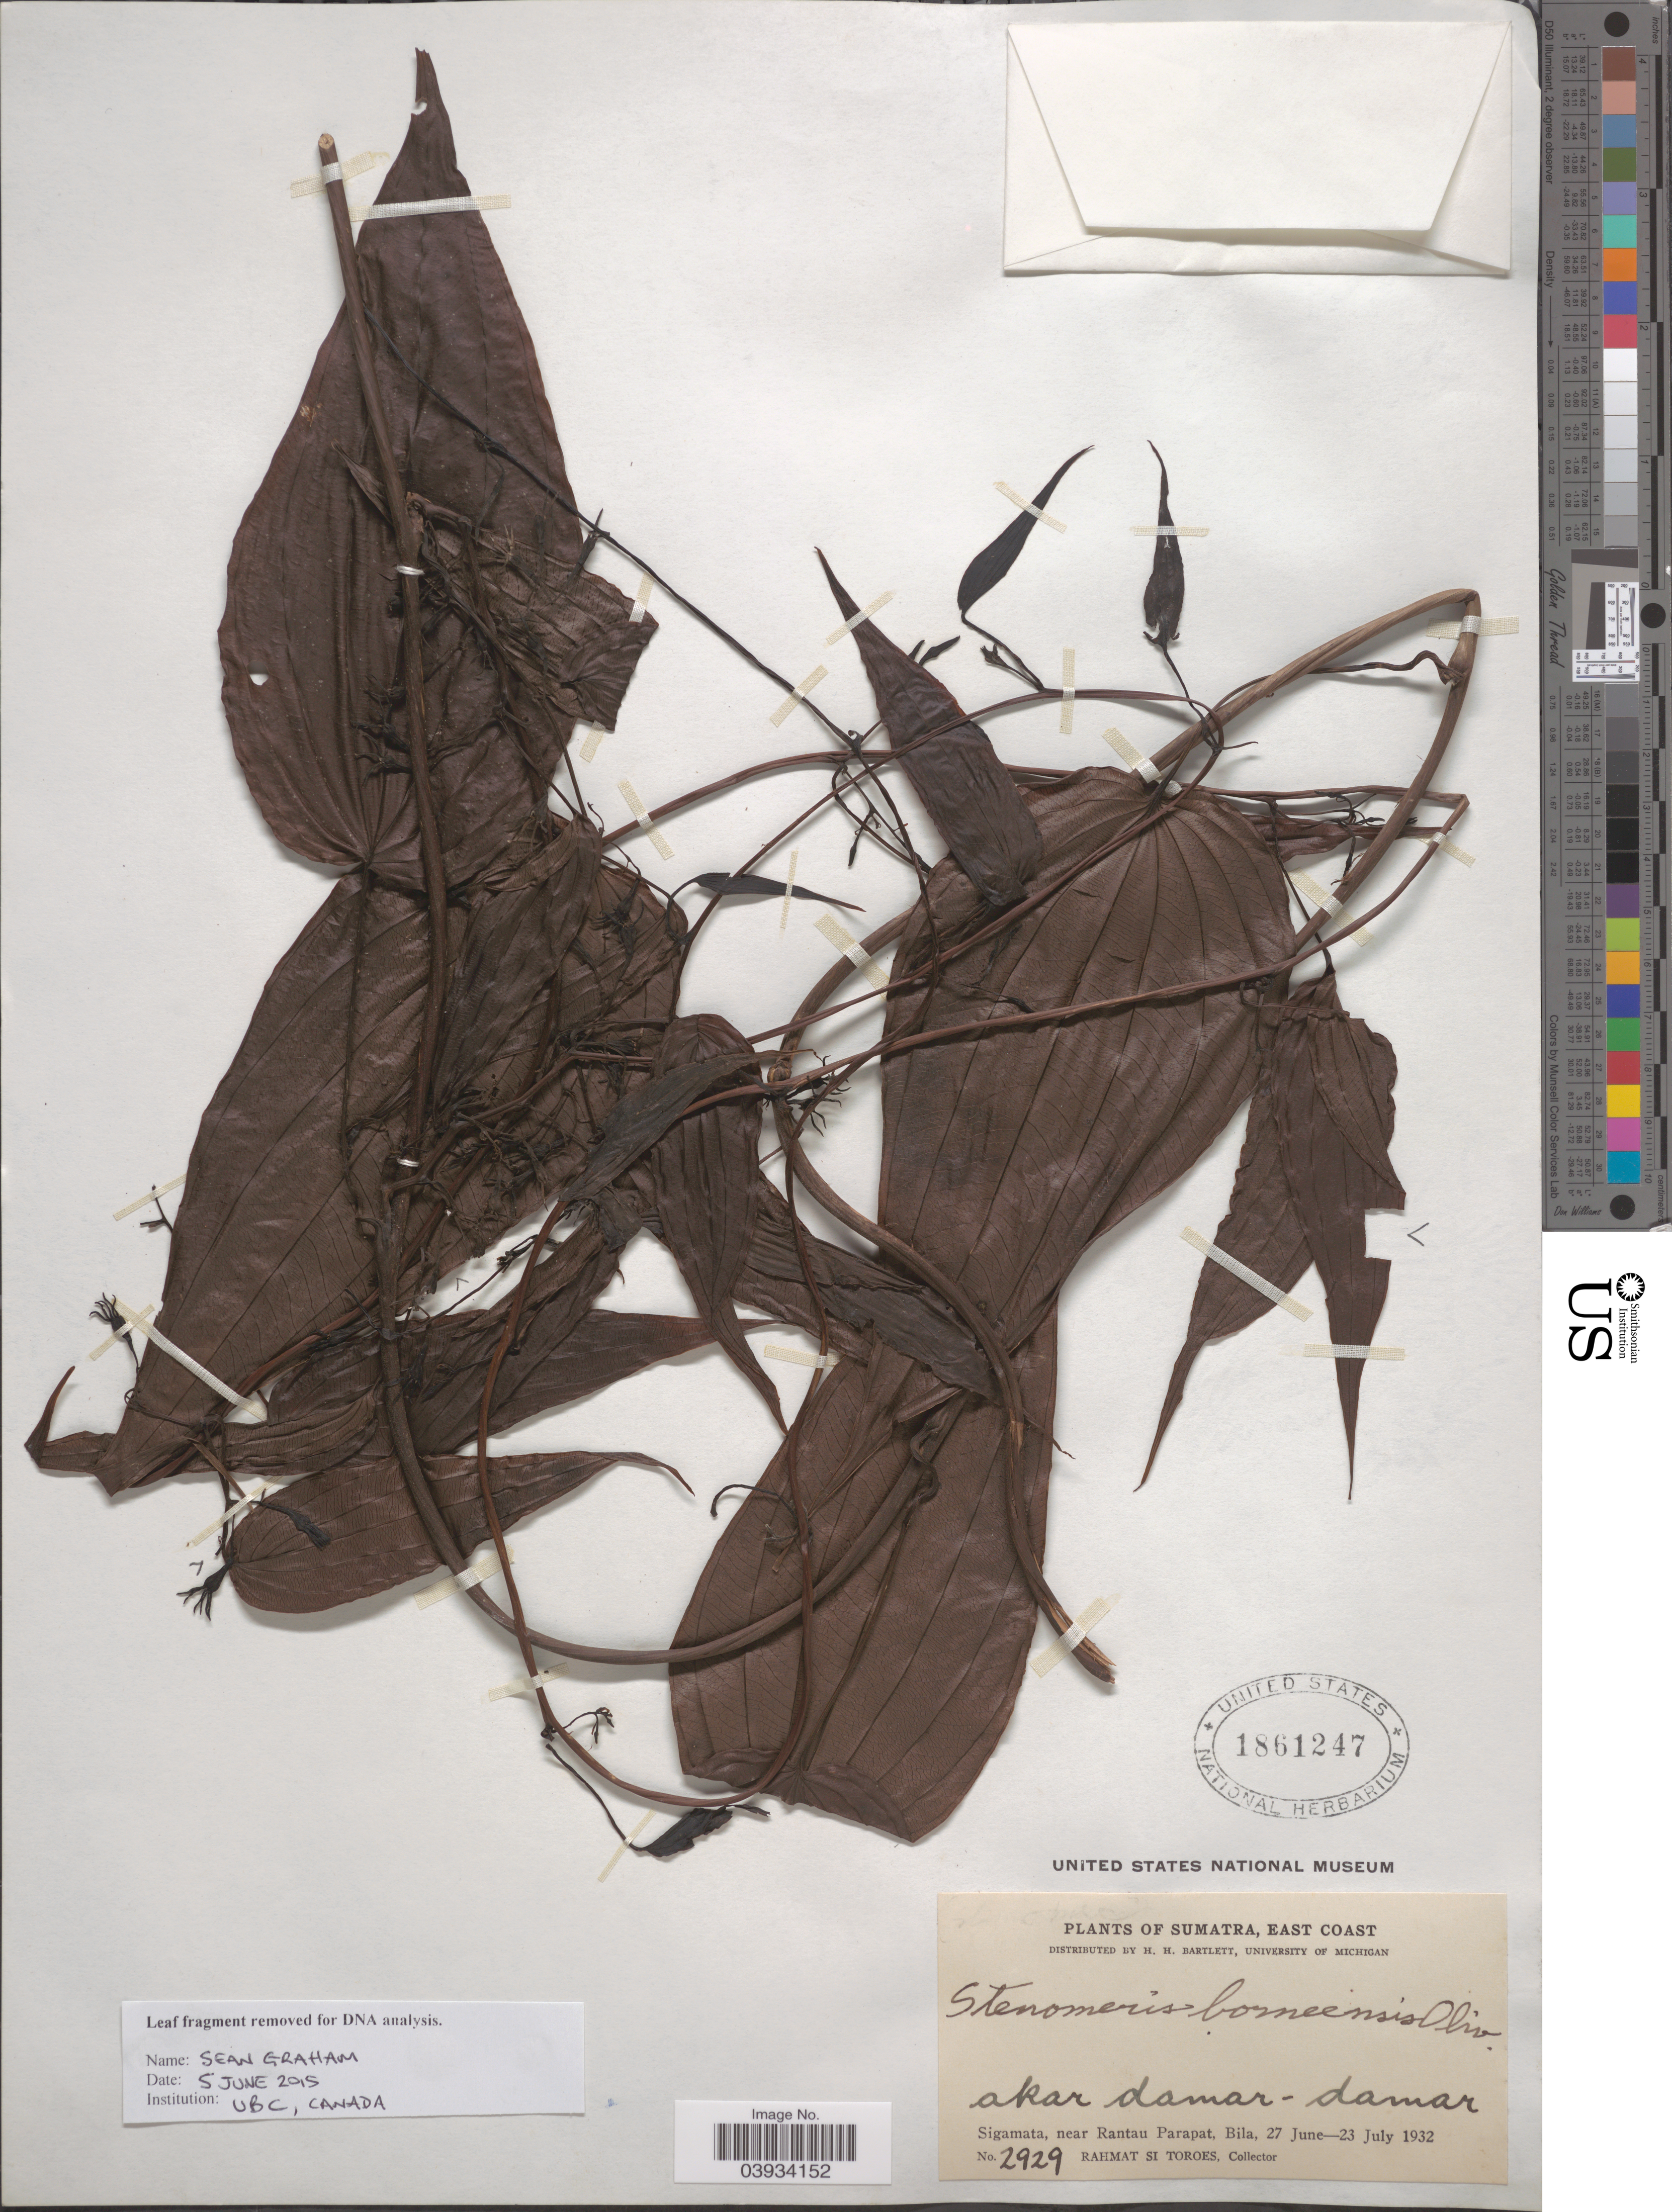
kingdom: Plantae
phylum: Tracheophyta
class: Liliopsida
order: Dioscoreales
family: Dioscoreaceae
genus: Stenomeris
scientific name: Stenomeris borneensis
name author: Oliv.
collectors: Rahmat Si Boeea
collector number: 2929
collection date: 1932-06-27/1932-07-23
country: Indonesia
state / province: Sumatra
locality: East Coast. Sigamata, near Rantau Parapat, Bila.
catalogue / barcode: US 1861247